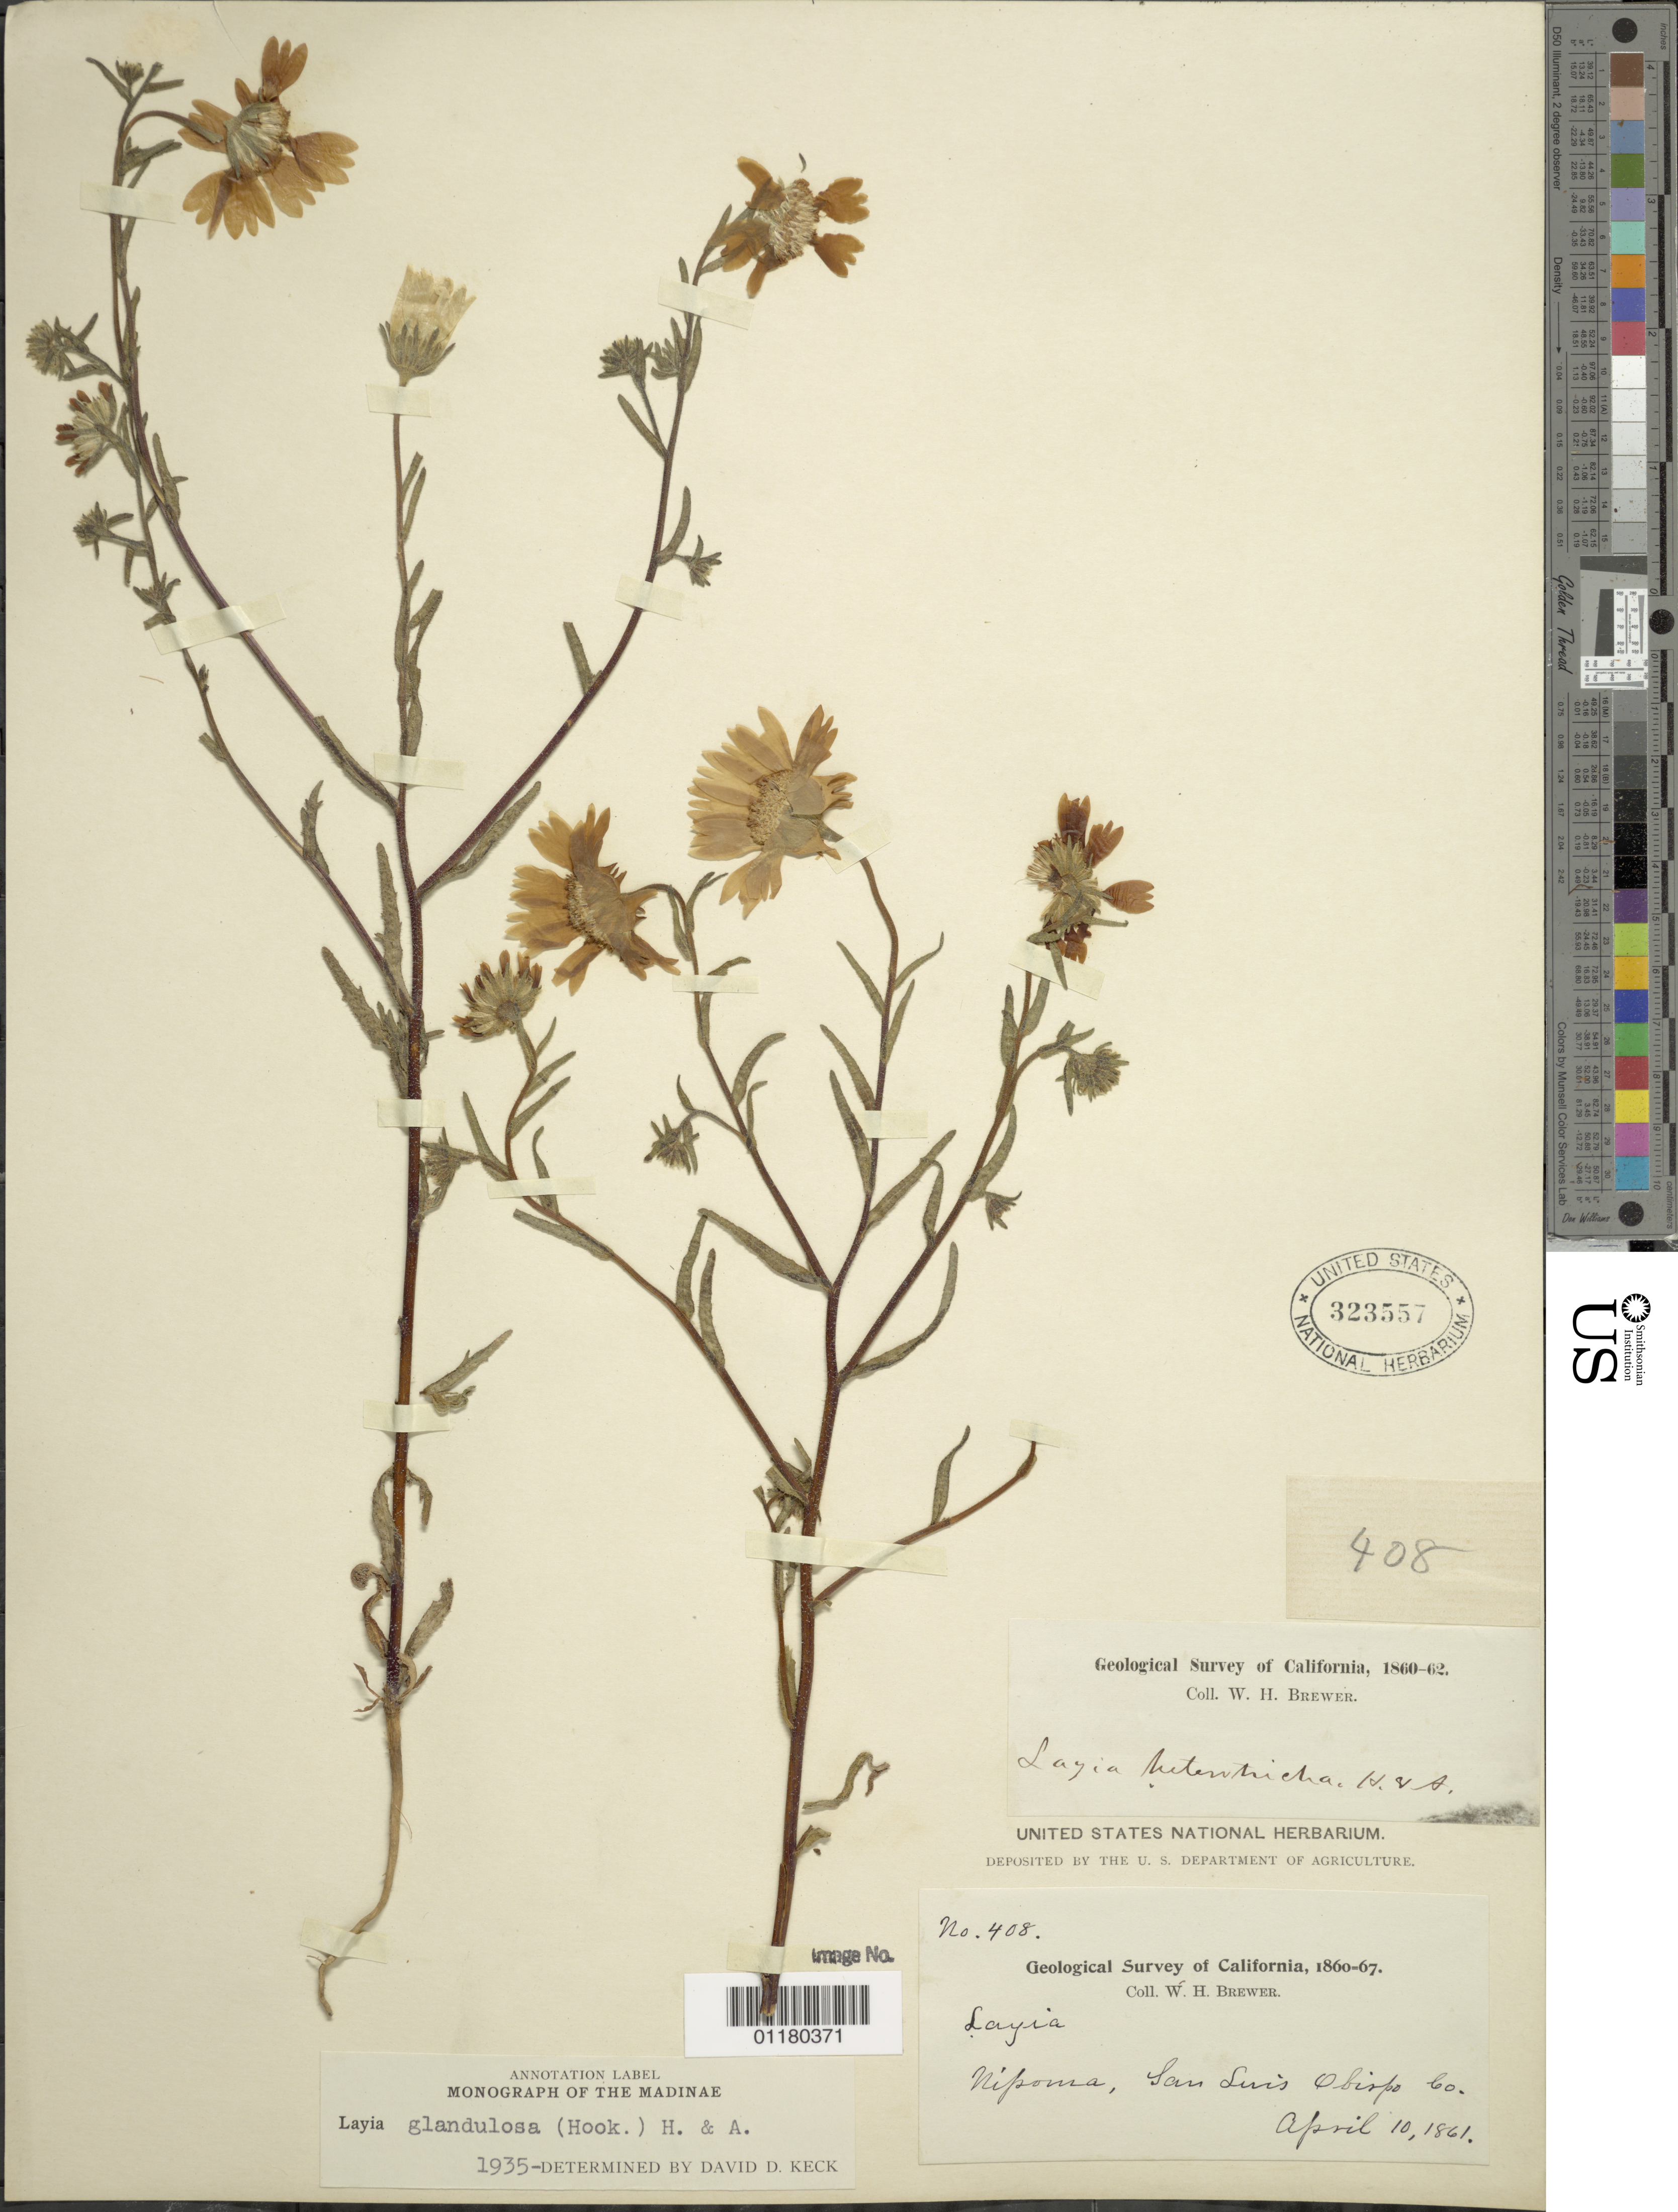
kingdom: Plantae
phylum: Tracheophyta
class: Magnoliopsida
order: Asterales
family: Asteraceae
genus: Layia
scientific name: Layia glandulosa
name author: Hook. & Arn.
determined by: Keck, David D.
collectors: W. H. Brewer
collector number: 408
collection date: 1861-04-10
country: United States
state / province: California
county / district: San Luis Obispo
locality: Nipoma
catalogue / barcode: US 323557